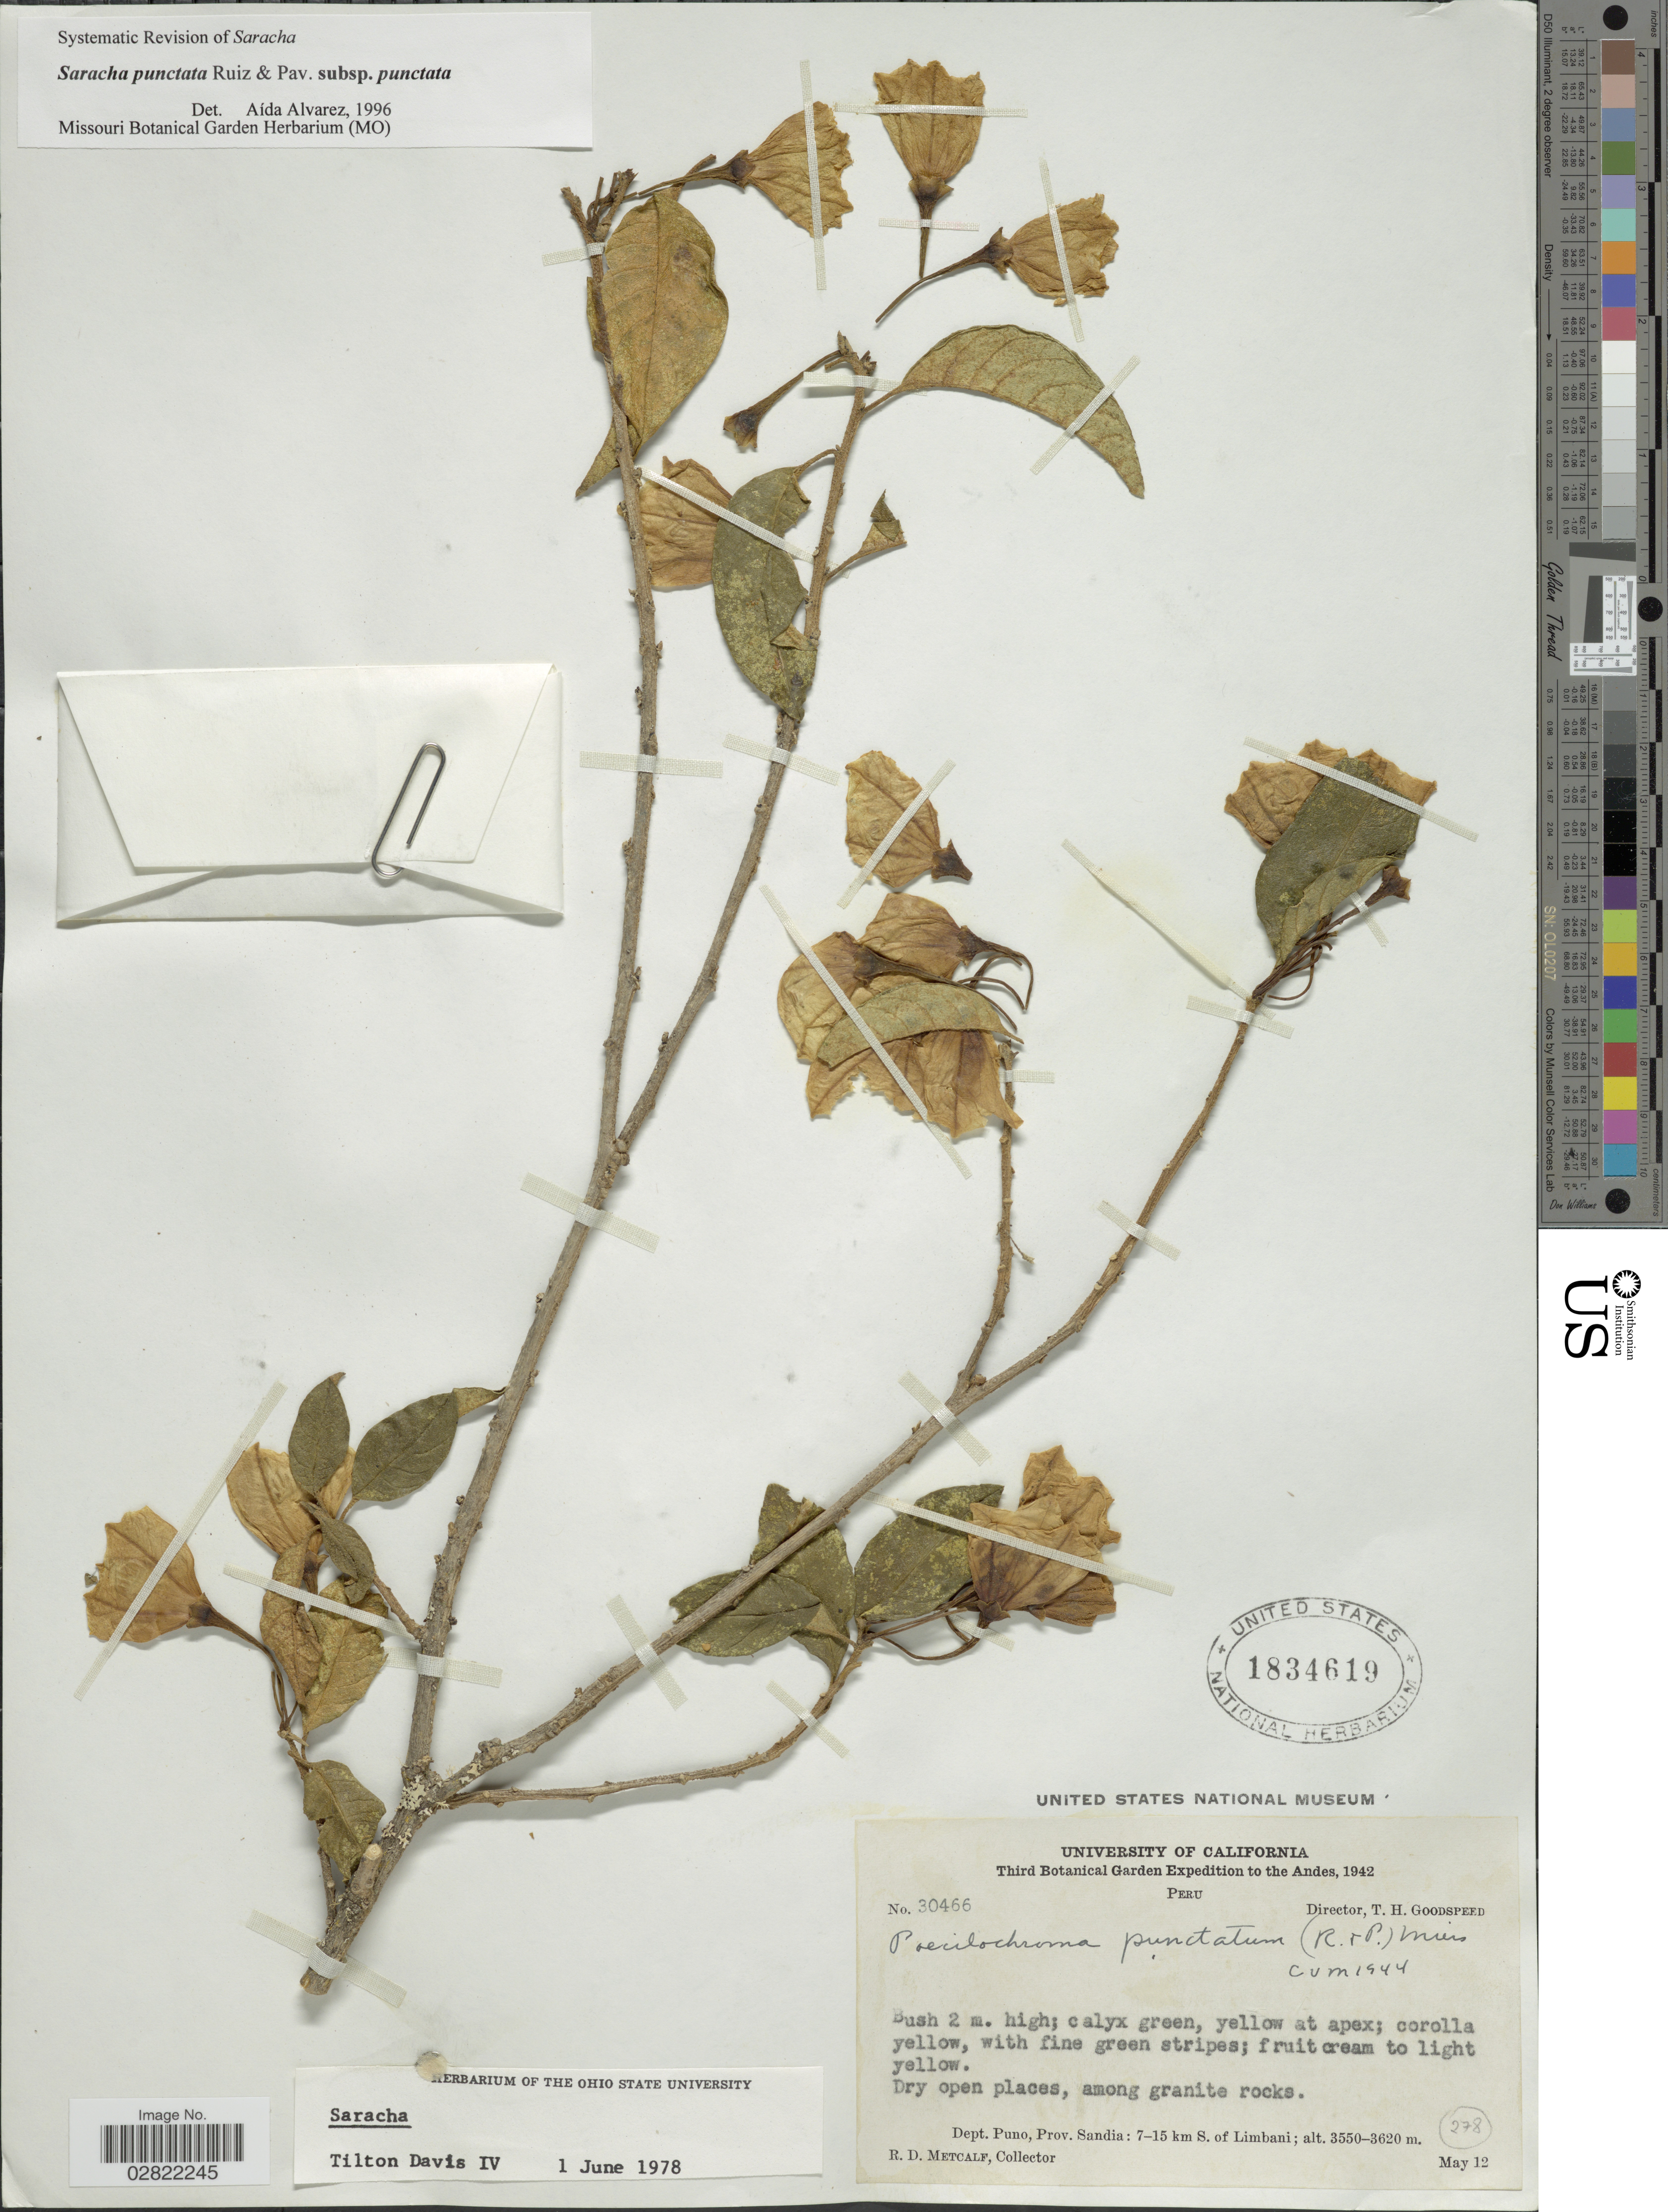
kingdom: Plantae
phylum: Tracheophyta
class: Magnoliopsida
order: Solanales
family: Solanaceae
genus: Saracha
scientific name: Saracha punctata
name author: Ruiz & Pav.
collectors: R. D. Metcalf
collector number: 30466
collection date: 1942-05-12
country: Peru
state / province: Puno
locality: Dept. Puno, Prov. Sandia: 7-15 km S. of Limbani. Andes.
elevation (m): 3550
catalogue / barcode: US 1834619